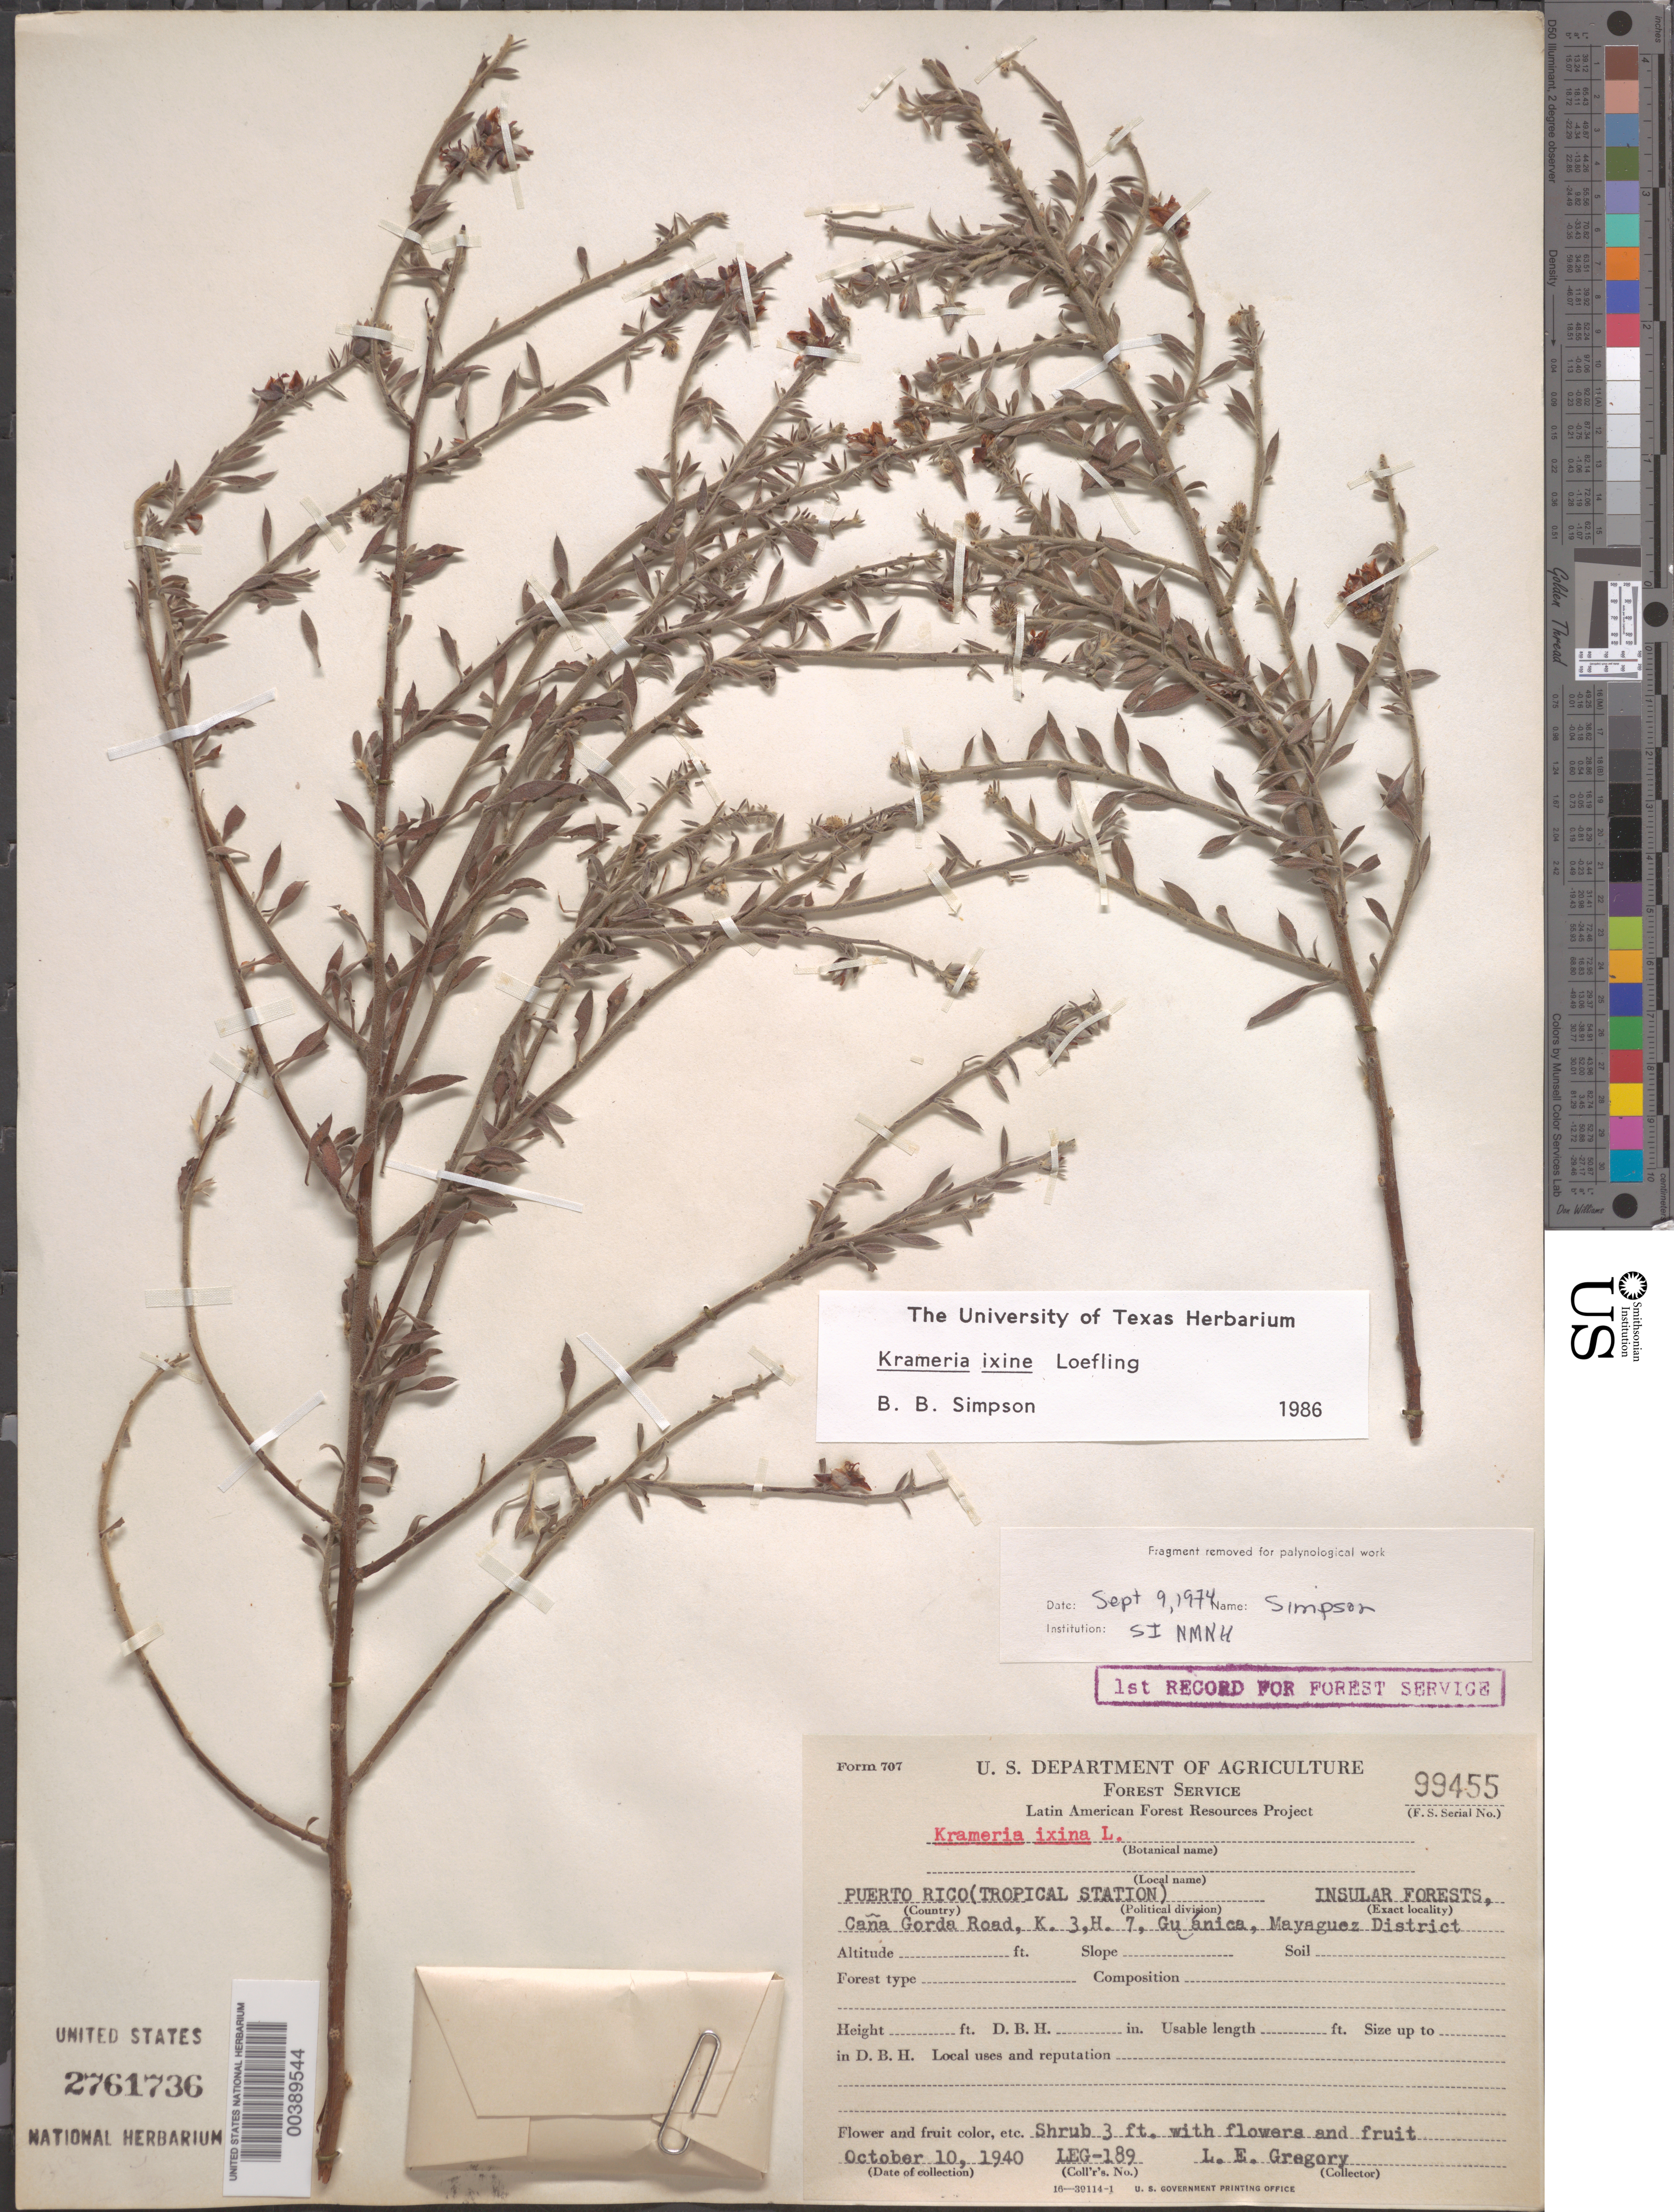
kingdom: Plantae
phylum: Tracheophyta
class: Magnoliopsida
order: Zygophyllales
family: Krameriaceae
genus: Krameria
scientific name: Krameria ixine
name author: L.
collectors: L. E. Gregory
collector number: Leg-189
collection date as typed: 10 Oct 1940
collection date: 1940-10-10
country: Puerto Rico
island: Greater Antilles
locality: Insular forests, cana gorda road, guanica, mayaguez dist.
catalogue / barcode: US 2761736